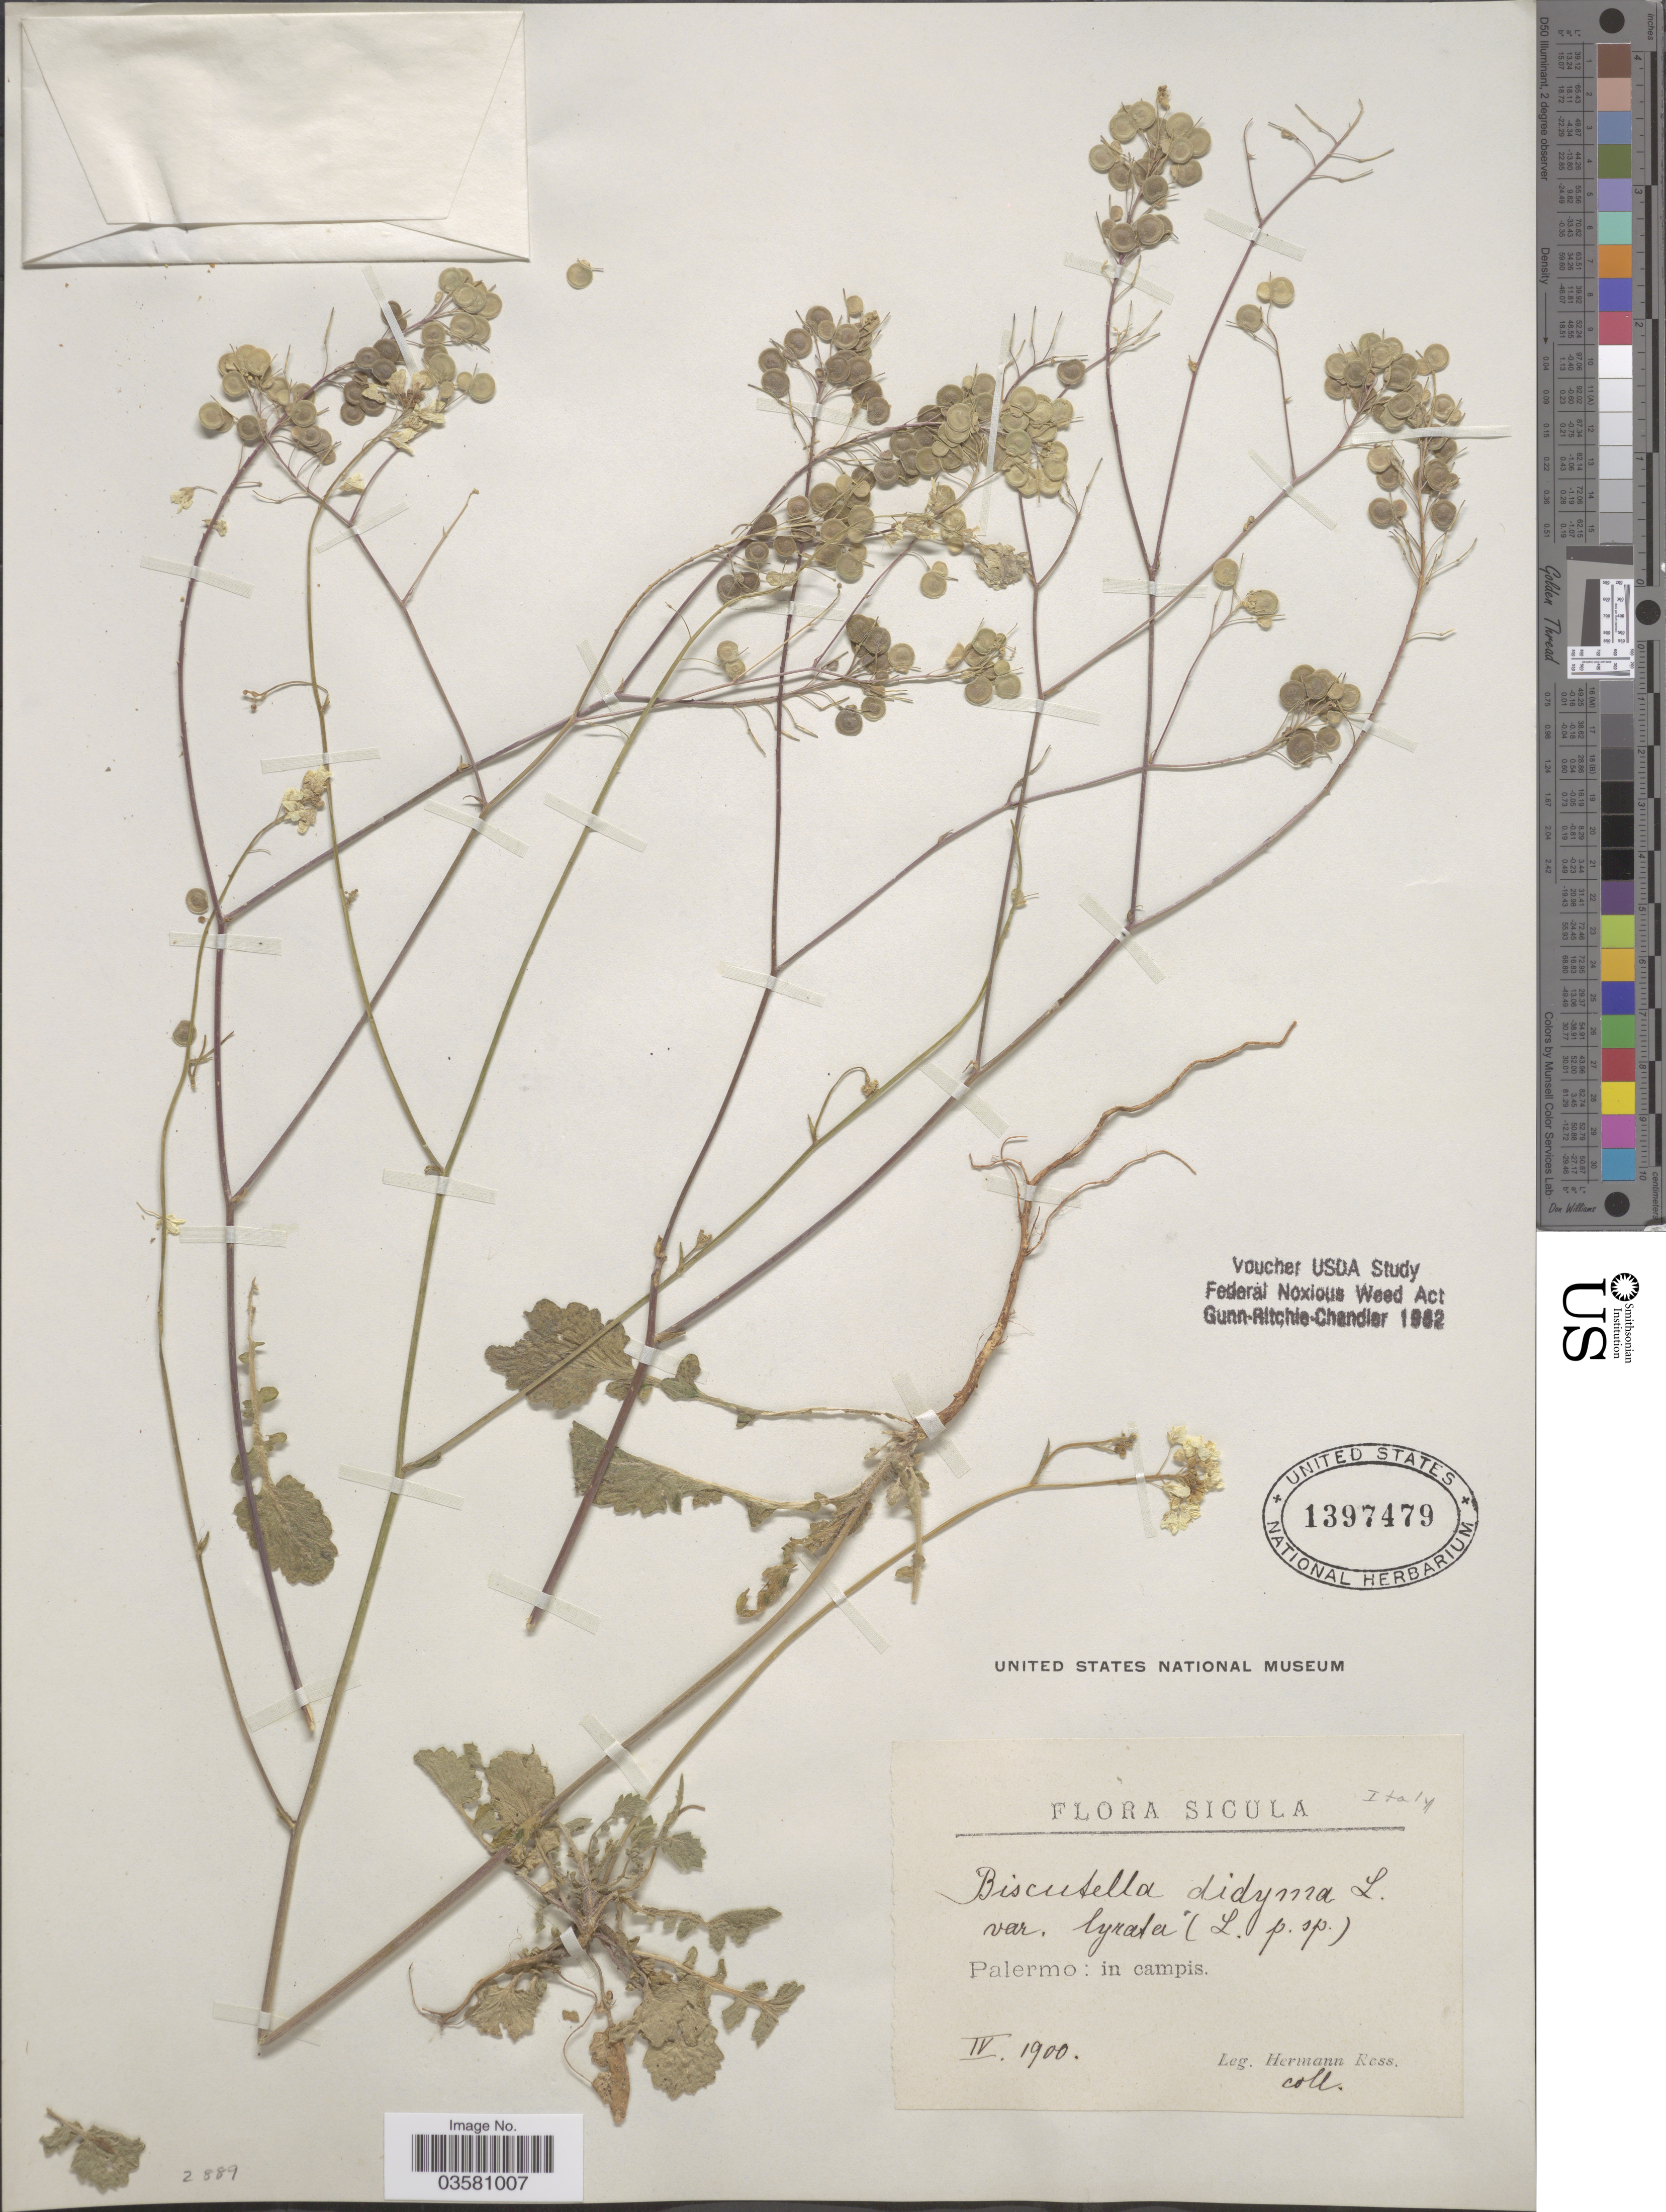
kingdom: Plantae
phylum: Tracheophyta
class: Magnoliopsida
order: Brassicales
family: Brassicaceae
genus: Biscutella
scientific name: Biscutella didyma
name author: L.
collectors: H. Ross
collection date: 1900-04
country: Italy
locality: Sicula. Palermo: in campis.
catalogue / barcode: US 1397479